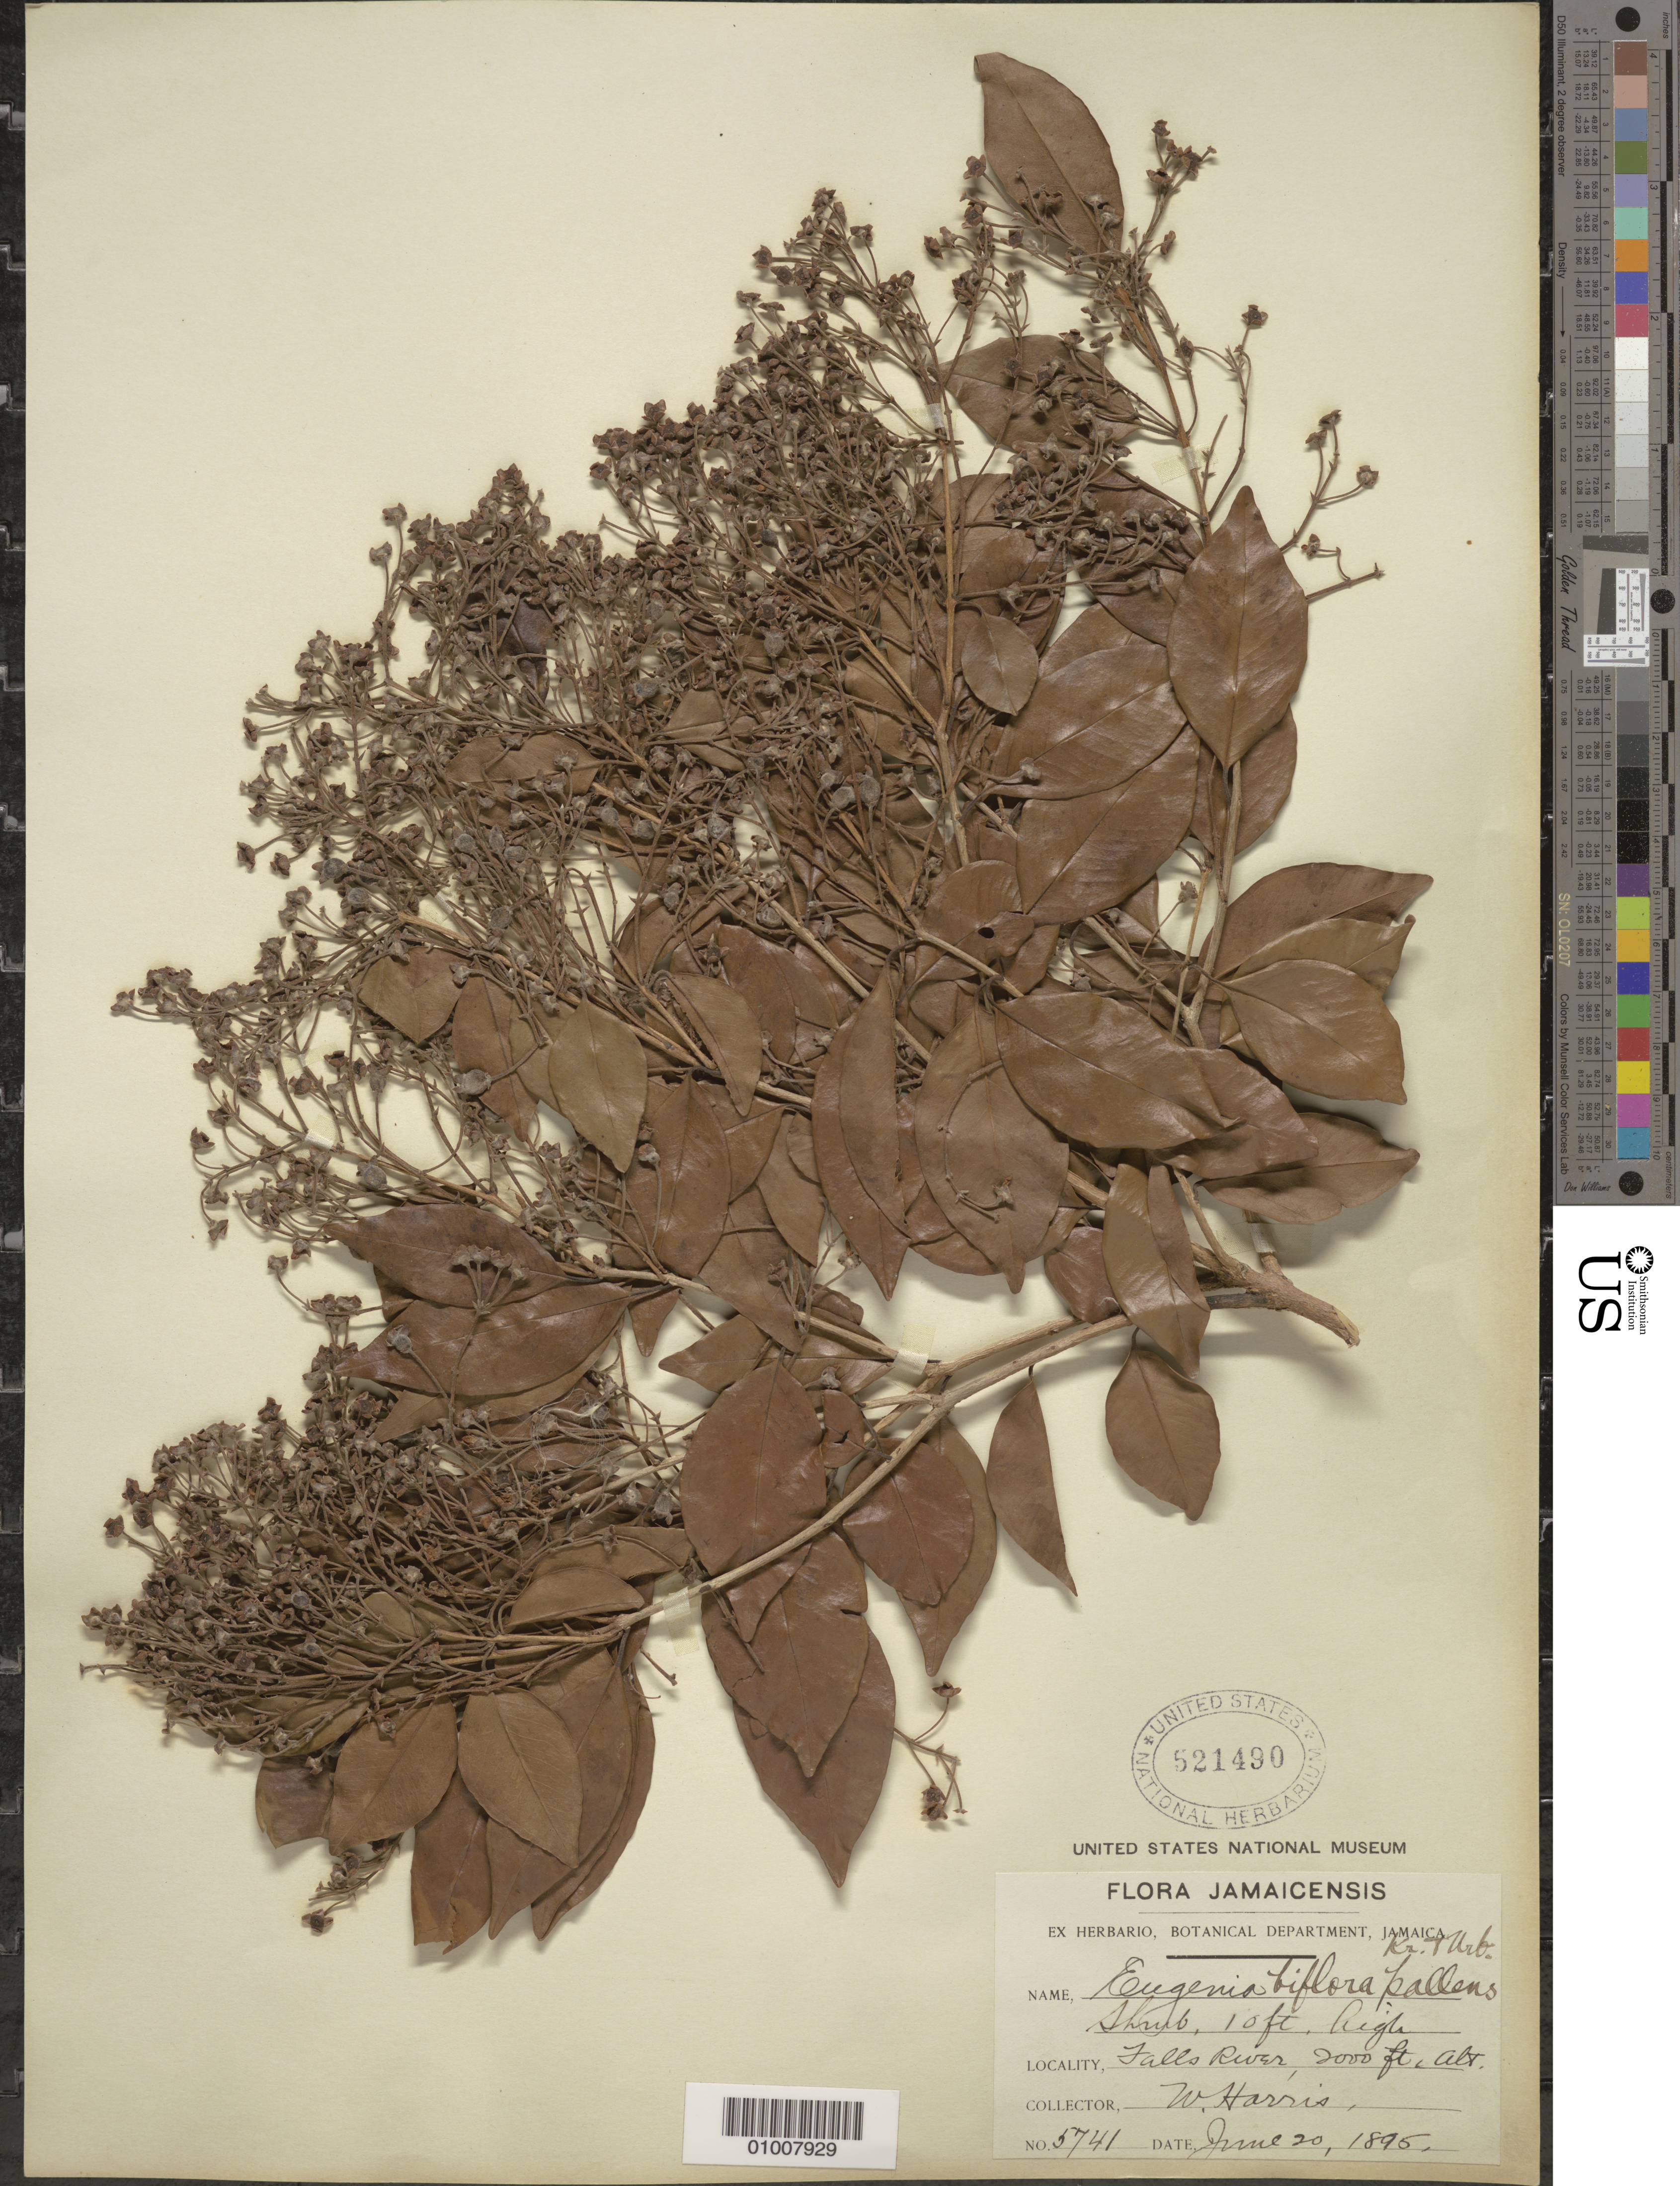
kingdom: Plantae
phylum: Tracheophyta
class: Magnoliopsida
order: Myrtales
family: Myrtaceae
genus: Eugenia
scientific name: Eugenia biflora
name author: (L.) DC.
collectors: W. Harris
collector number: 5741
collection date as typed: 20 Jun 1895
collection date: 1895-06-20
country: Jamaica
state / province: Portland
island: Jamaica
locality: Falls River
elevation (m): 610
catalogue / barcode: US 521490